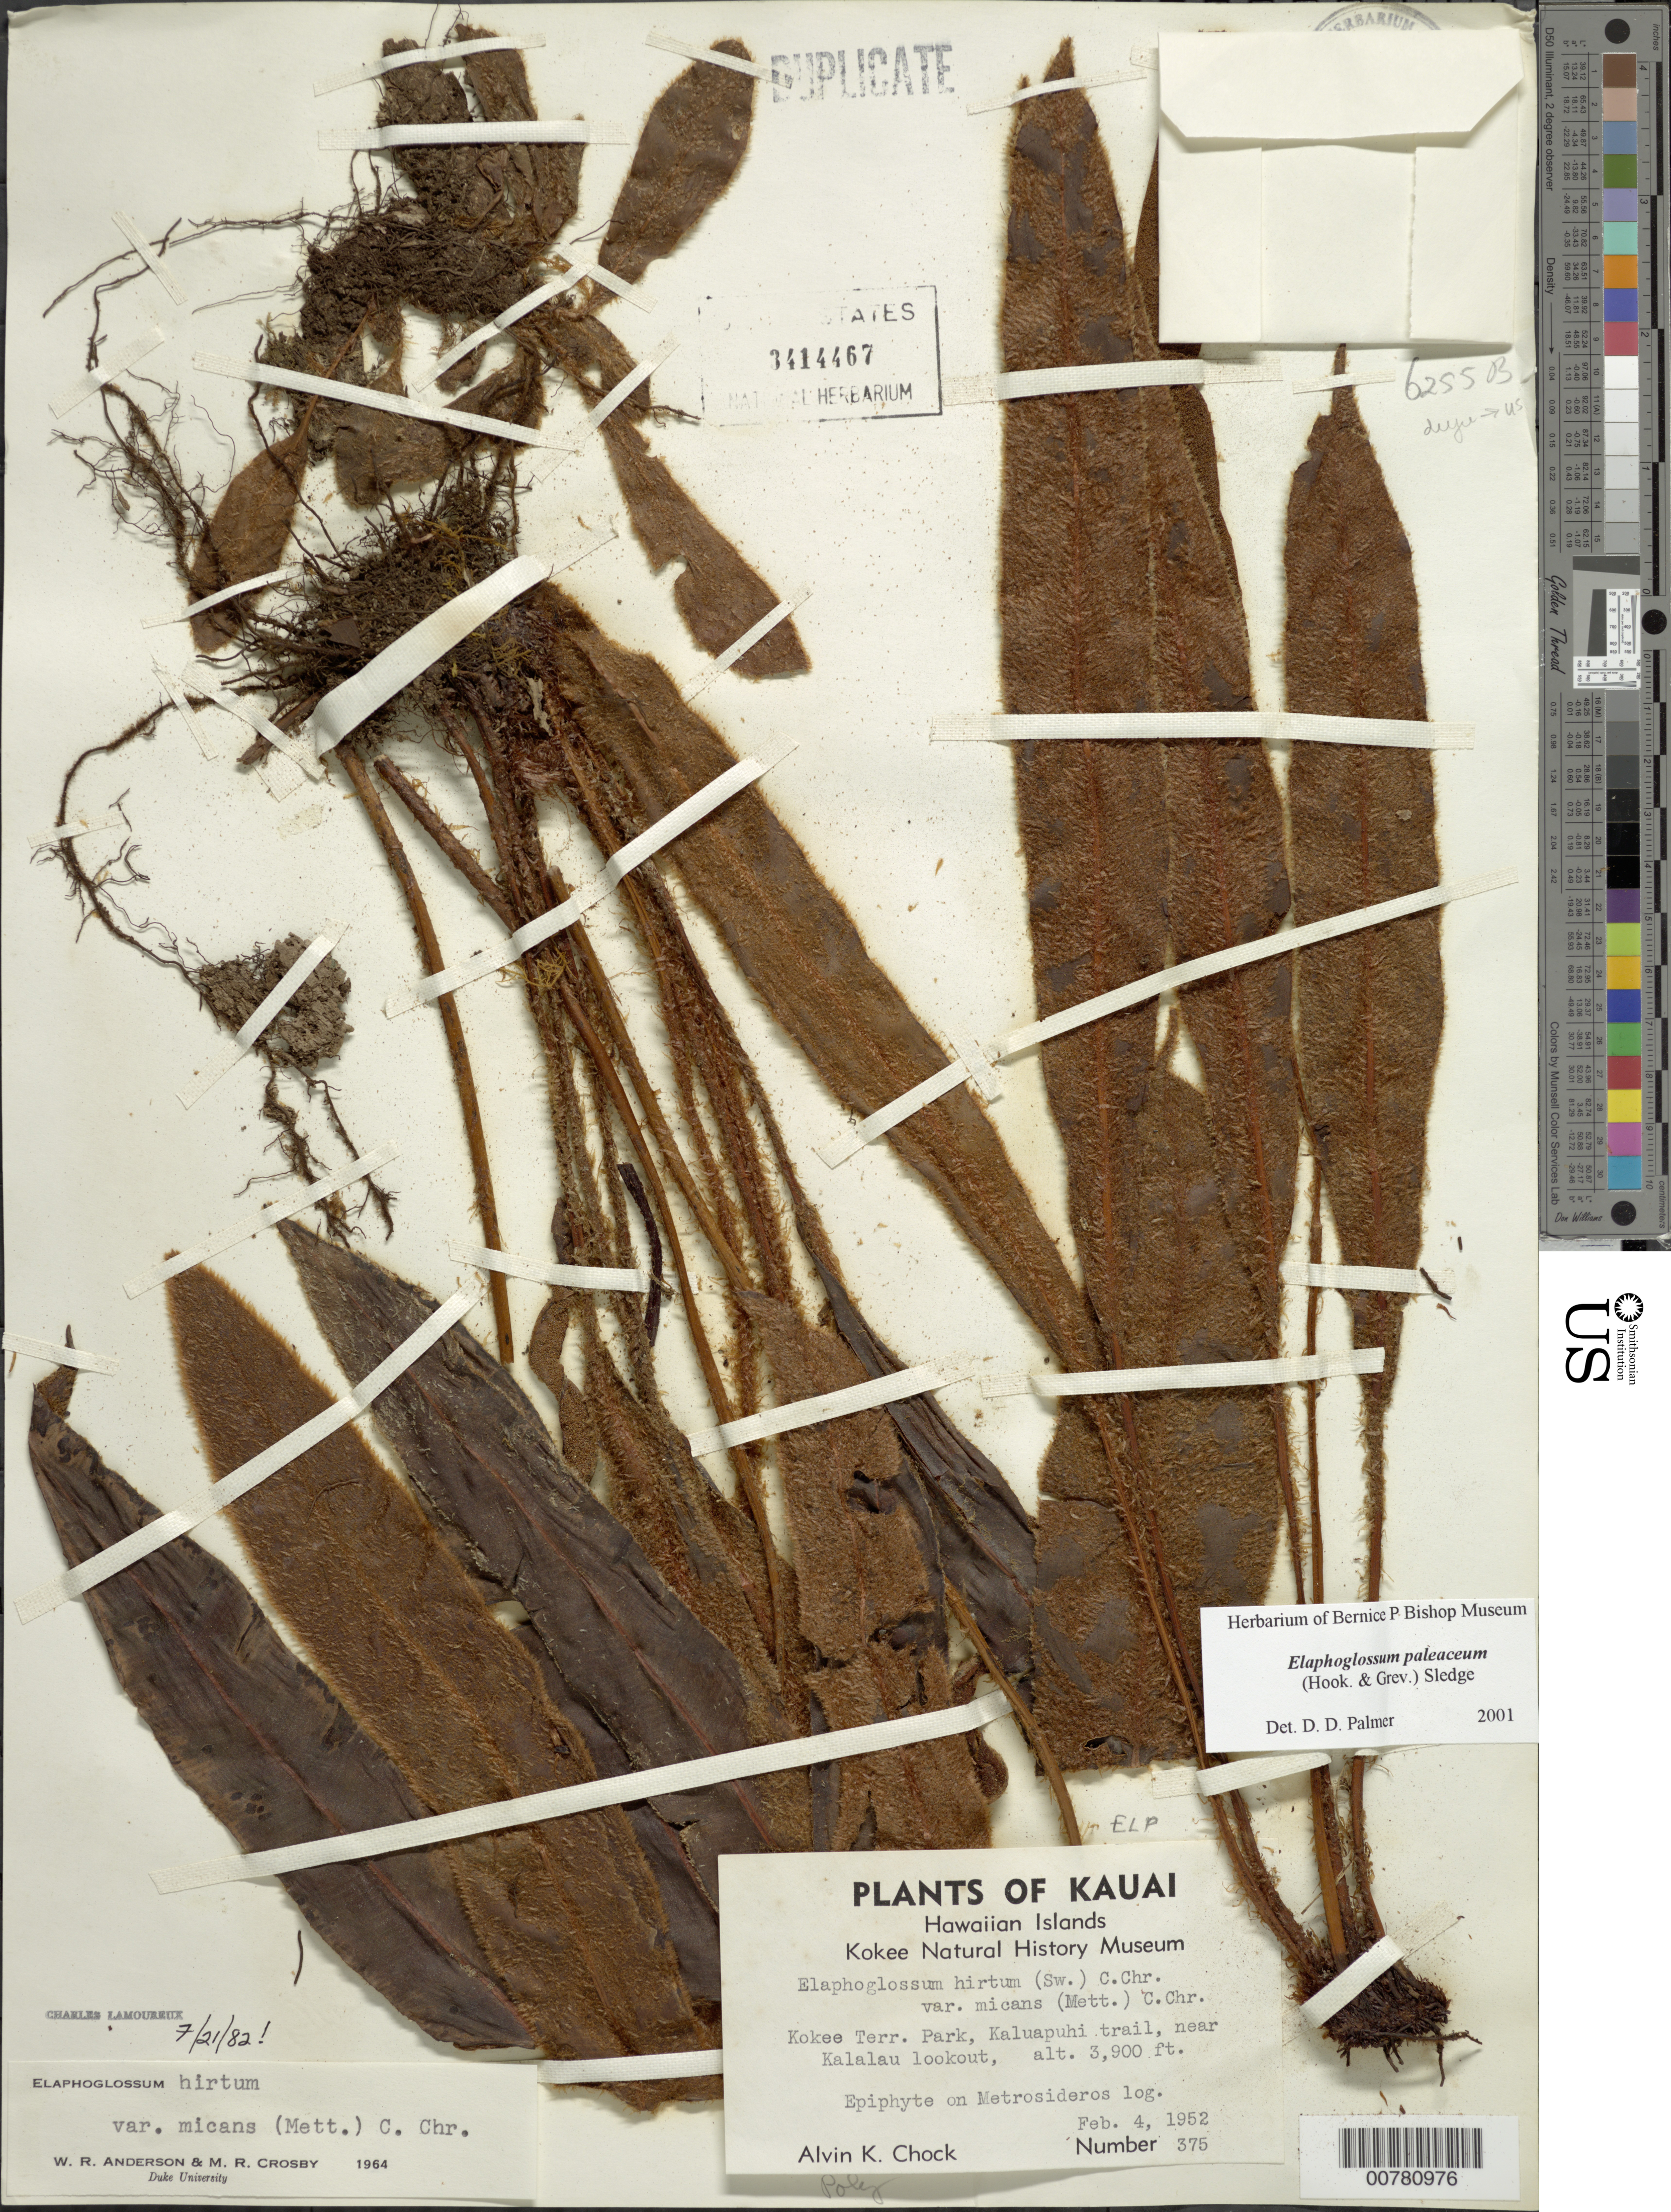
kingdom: Plantae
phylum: Tracheophyta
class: Polypodiopsida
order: Polypodiales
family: Dryopteridaceae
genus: Elaphoglossum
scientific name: Elaphoglossum paleaceum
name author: (Hook. & Grev.) Sledge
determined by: Palmer, D. D.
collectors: A. Chock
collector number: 375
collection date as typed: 4 Feb 1952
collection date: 1952-02-04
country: United States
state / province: Hawaii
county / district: Kaui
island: Kaua'i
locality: Kokee, Kaluapuhi trail, near Kalalau lookout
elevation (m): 1188.7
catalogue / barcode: US 3414467